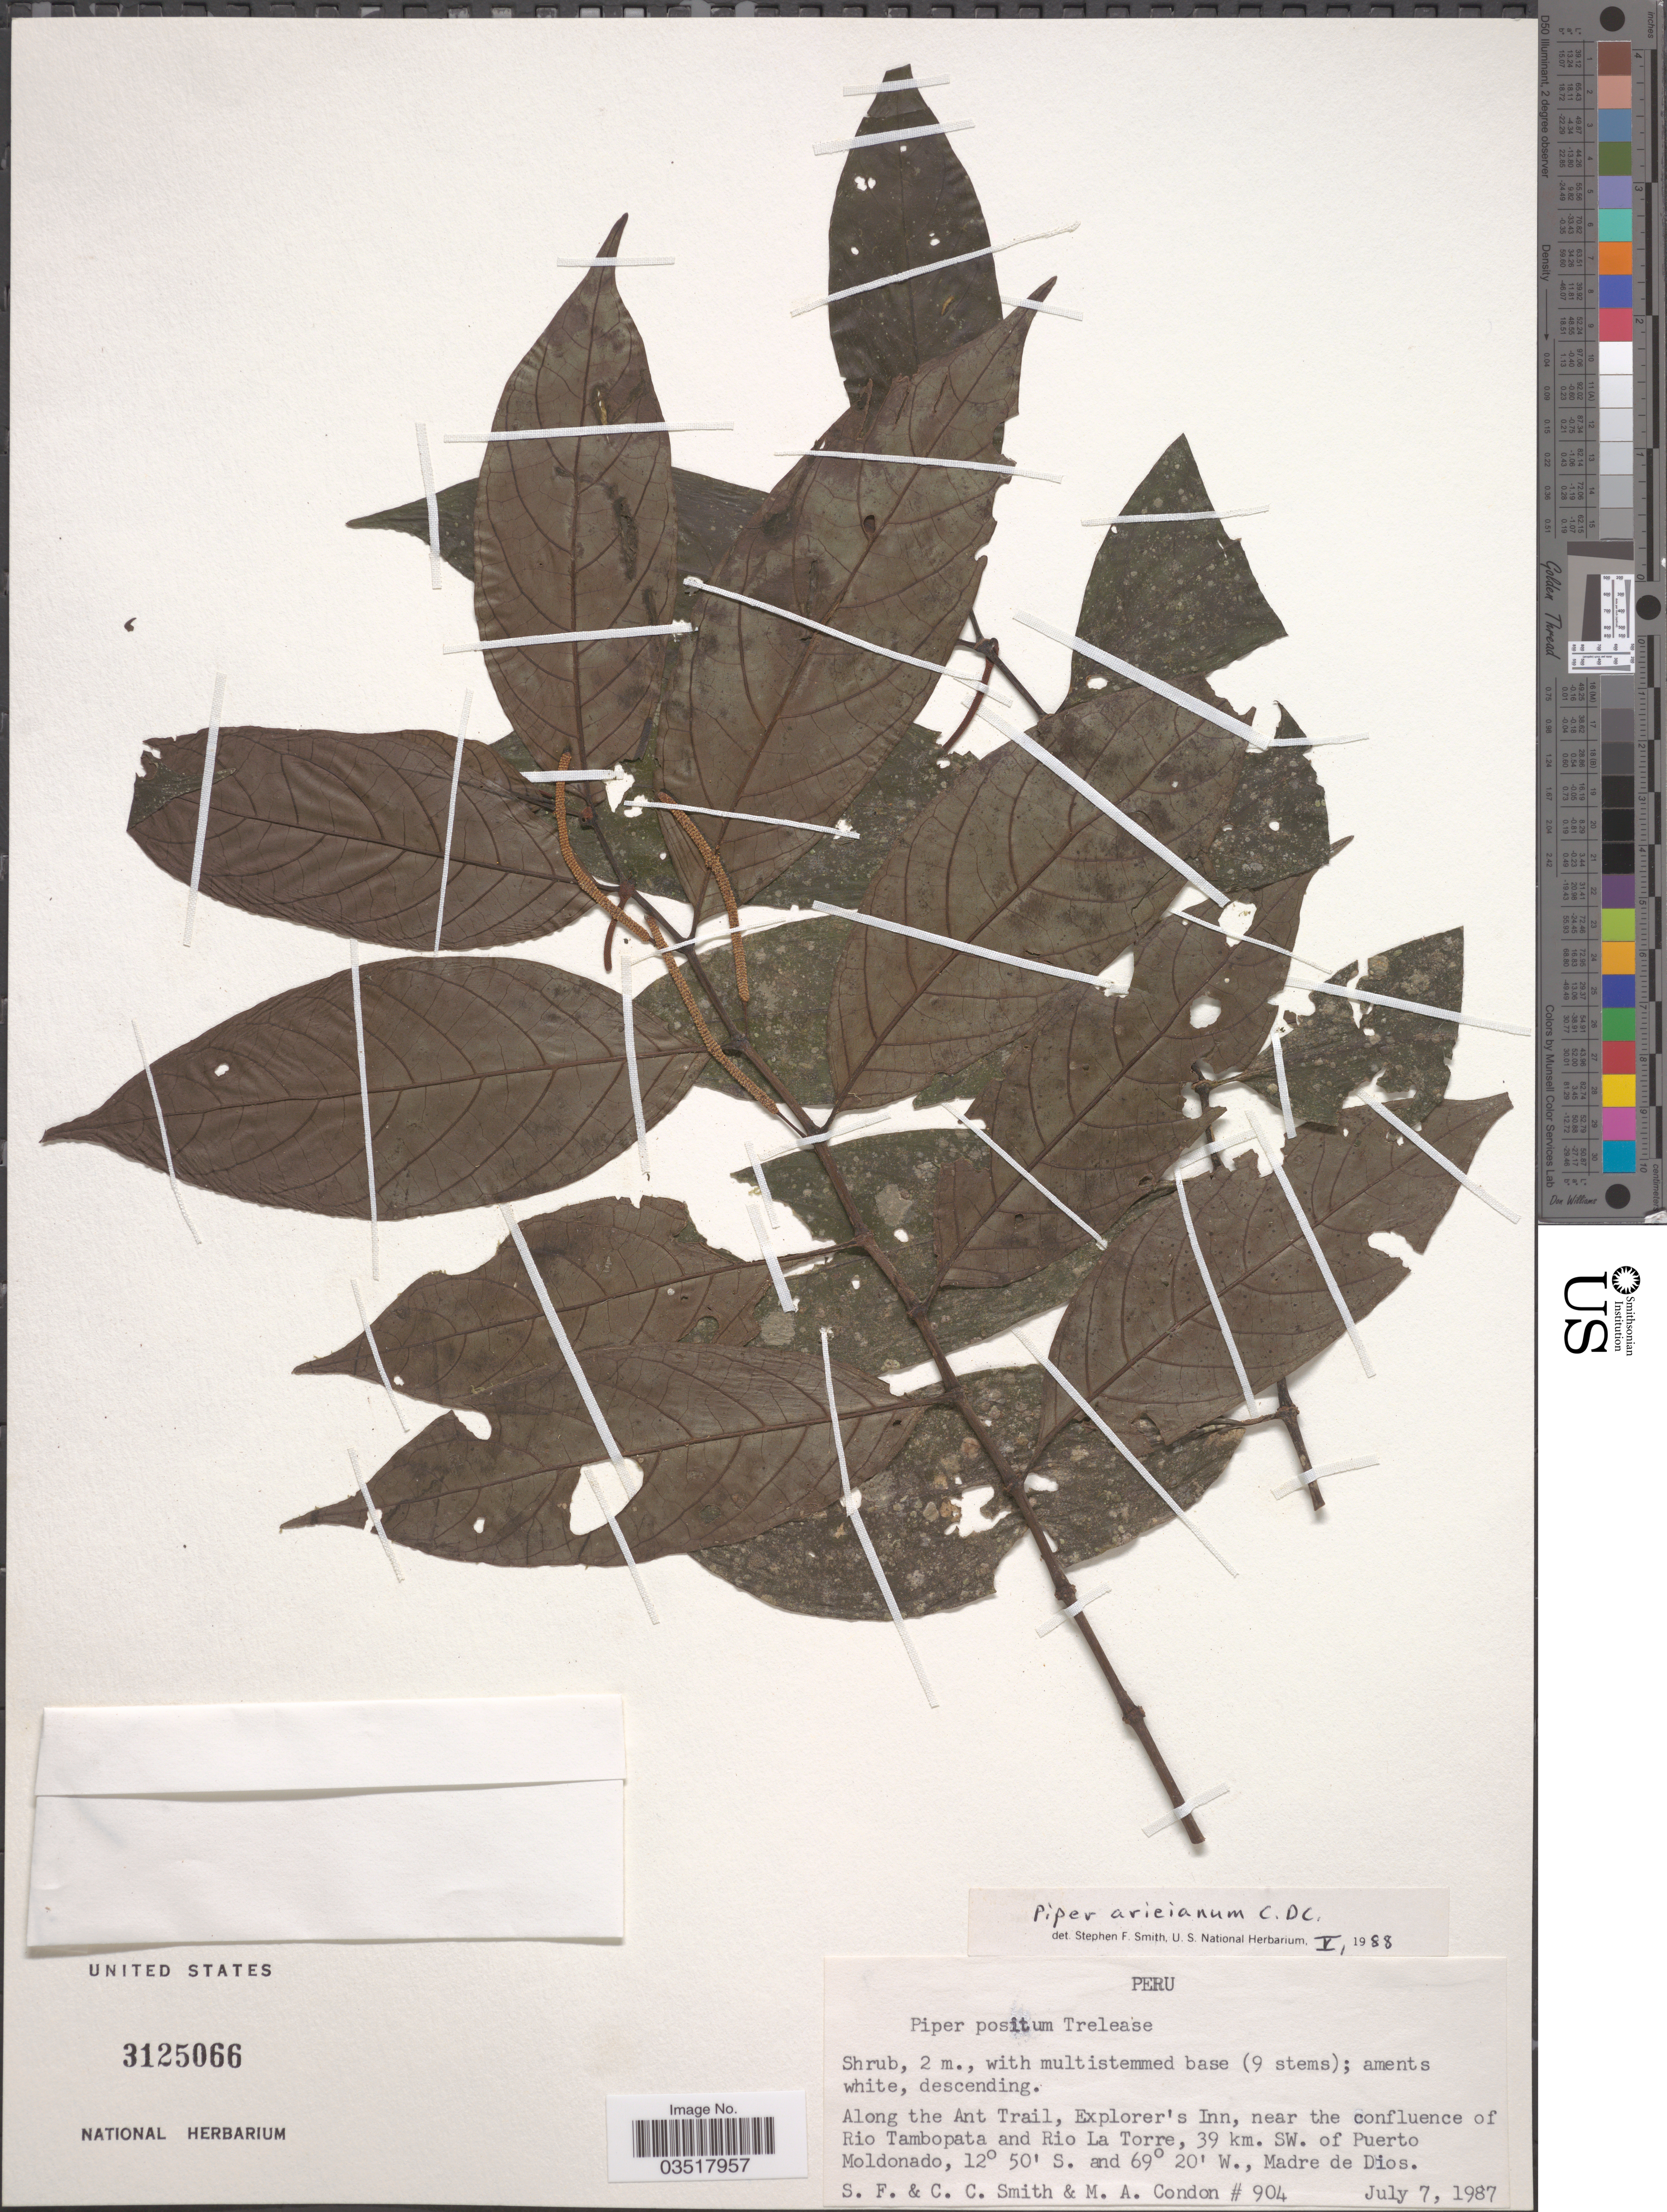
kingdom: Plantae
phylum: Tracheophyta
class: Magnoliopsida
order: Piperales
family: Piperaceae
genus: Piper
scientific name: Piper arieianum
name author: C. DC.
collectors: S.F. Smith, C. C. Smith & M. Condon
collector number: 904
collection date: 1987-07-07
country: Peru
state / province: Madre de Dios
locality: Along the Ant Trail, Explorer's Inn, near the confluence of Rio Tambopata and Rio La Torre, 39 km. SW. of Puerto Moldonado.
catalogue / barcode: US 3125066